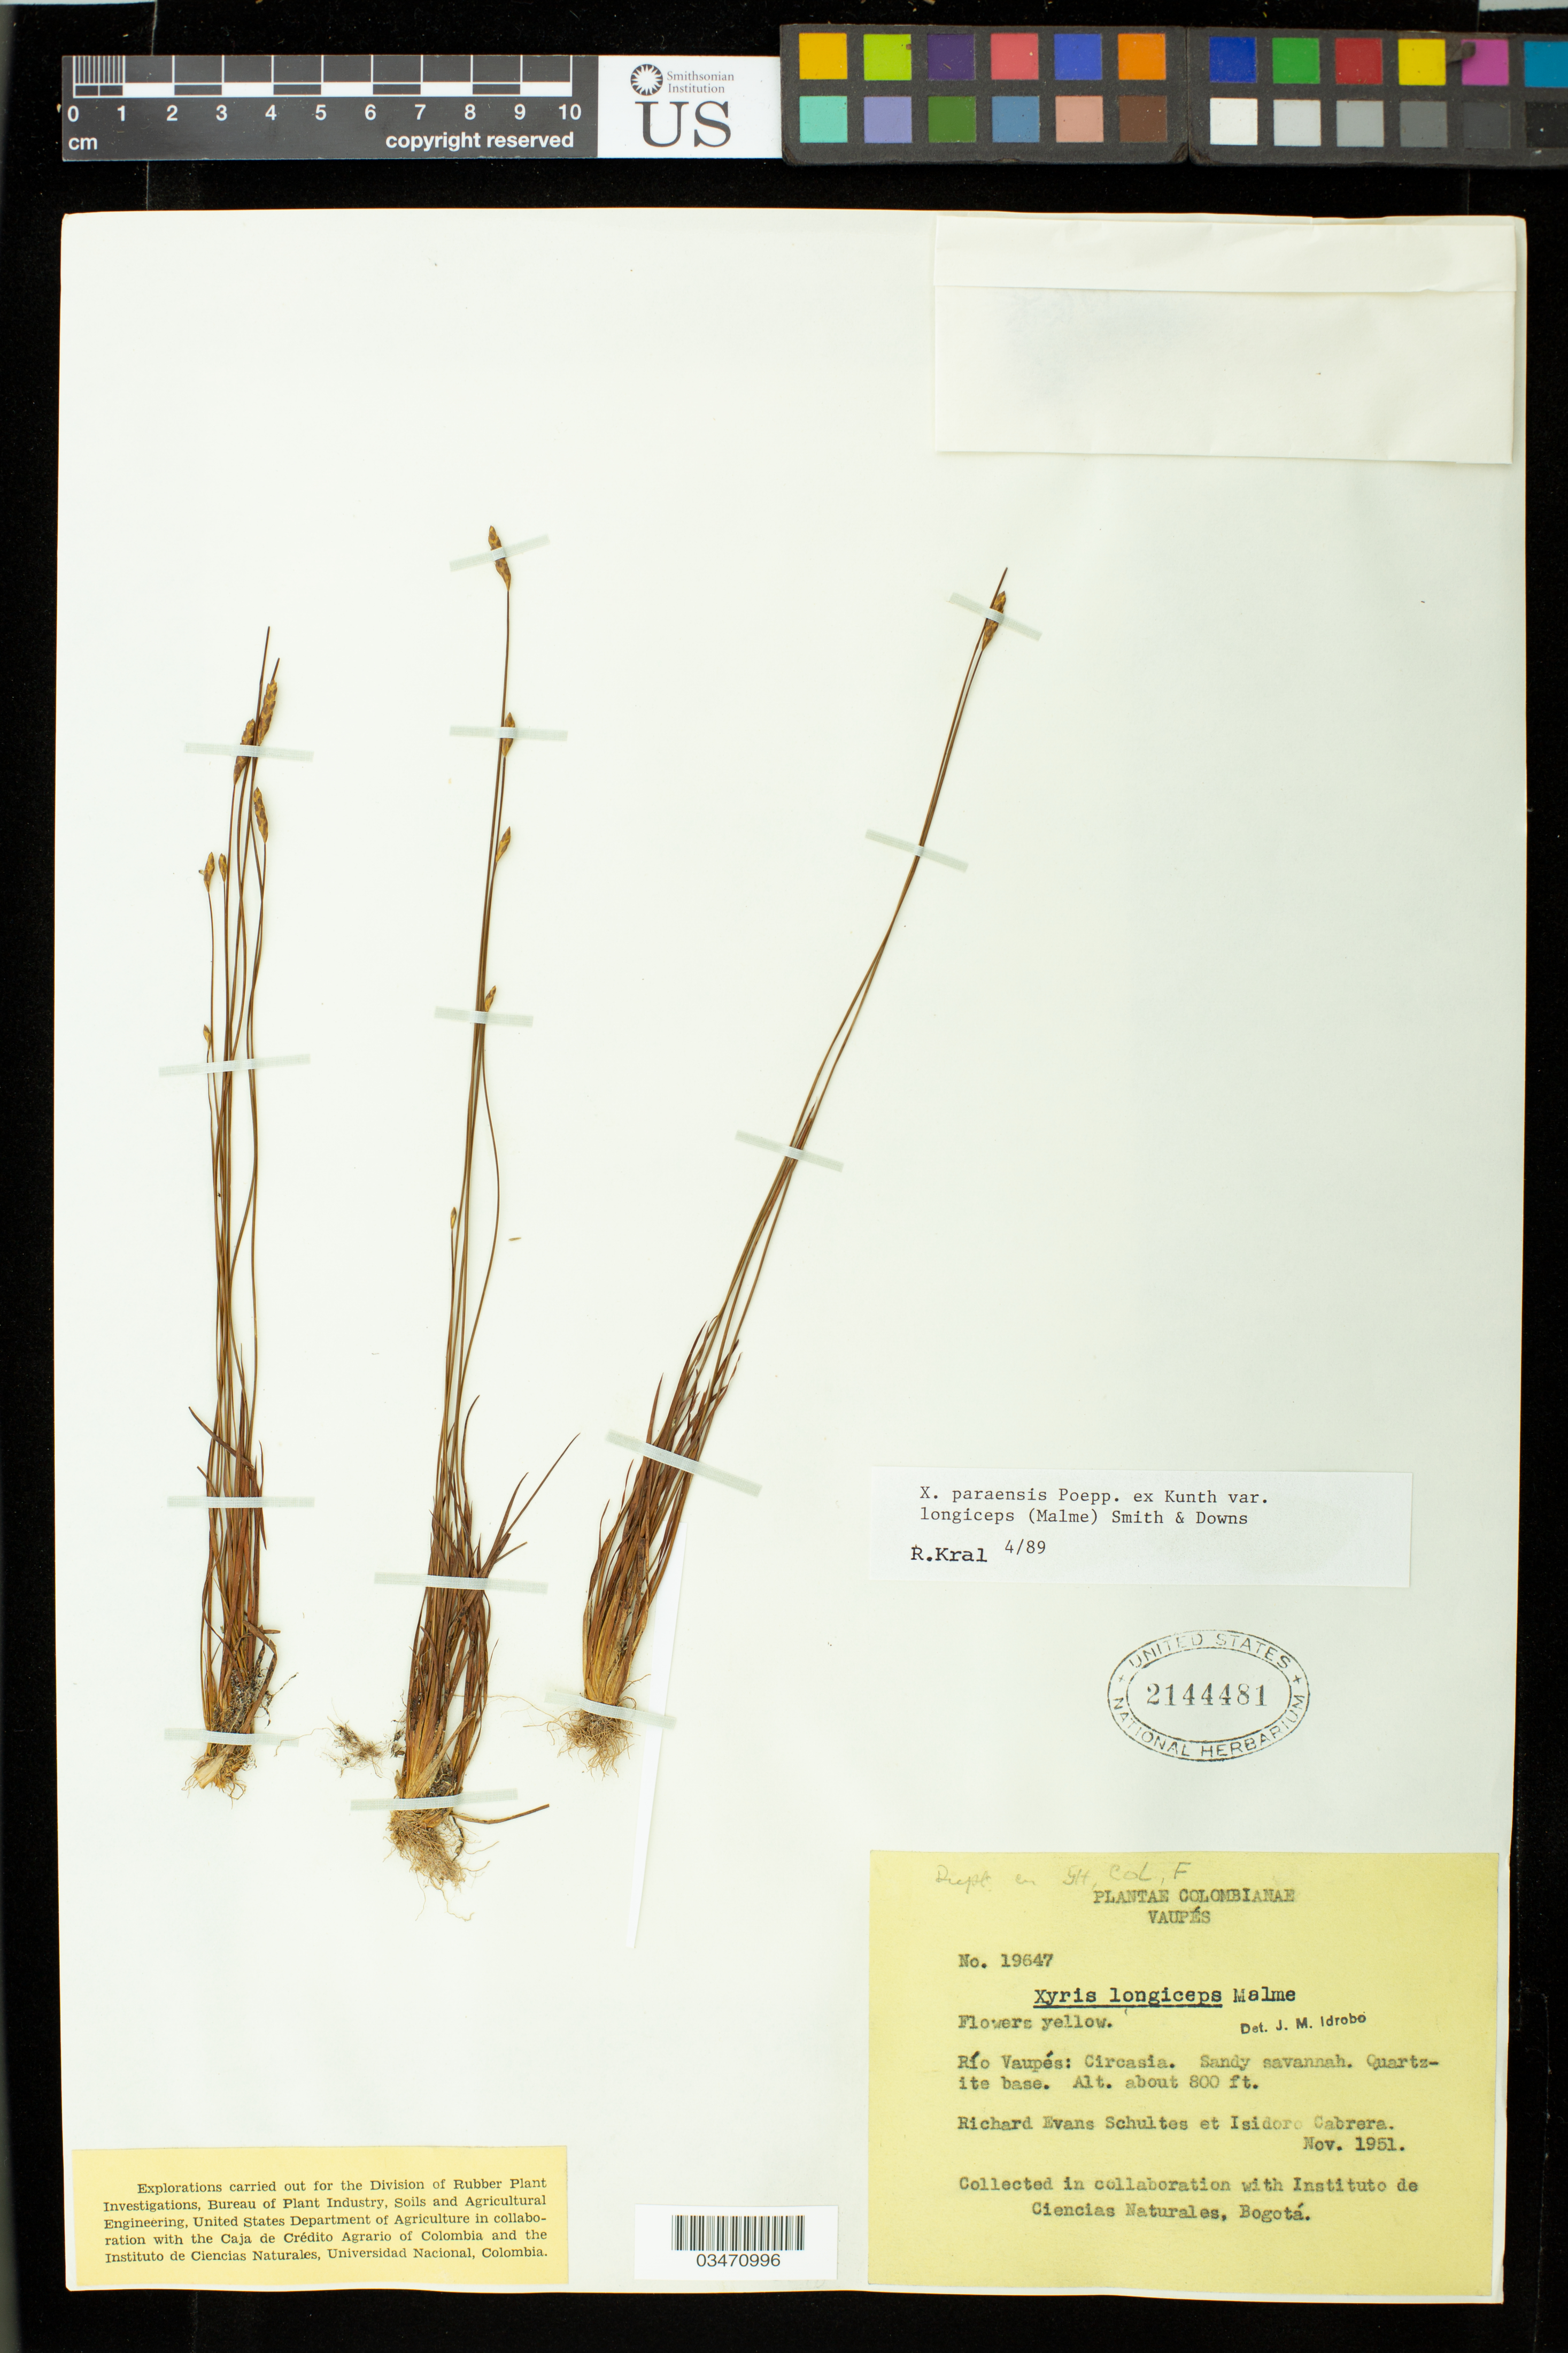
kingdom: Plantae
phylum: Tracheophyta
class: Liliopsida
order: Poales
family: Xyridaceae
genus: Xyris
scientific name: Xyris paraensis var. longiceps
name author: (Malme) L.B. Sm. & Downs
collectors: R. E. Schultes & I. Cabrera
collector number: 19647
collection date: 1951-11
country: Colombia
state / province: Vaupes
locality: Rio Vaupes: Circasia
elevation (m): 244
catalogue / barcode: US 2144481